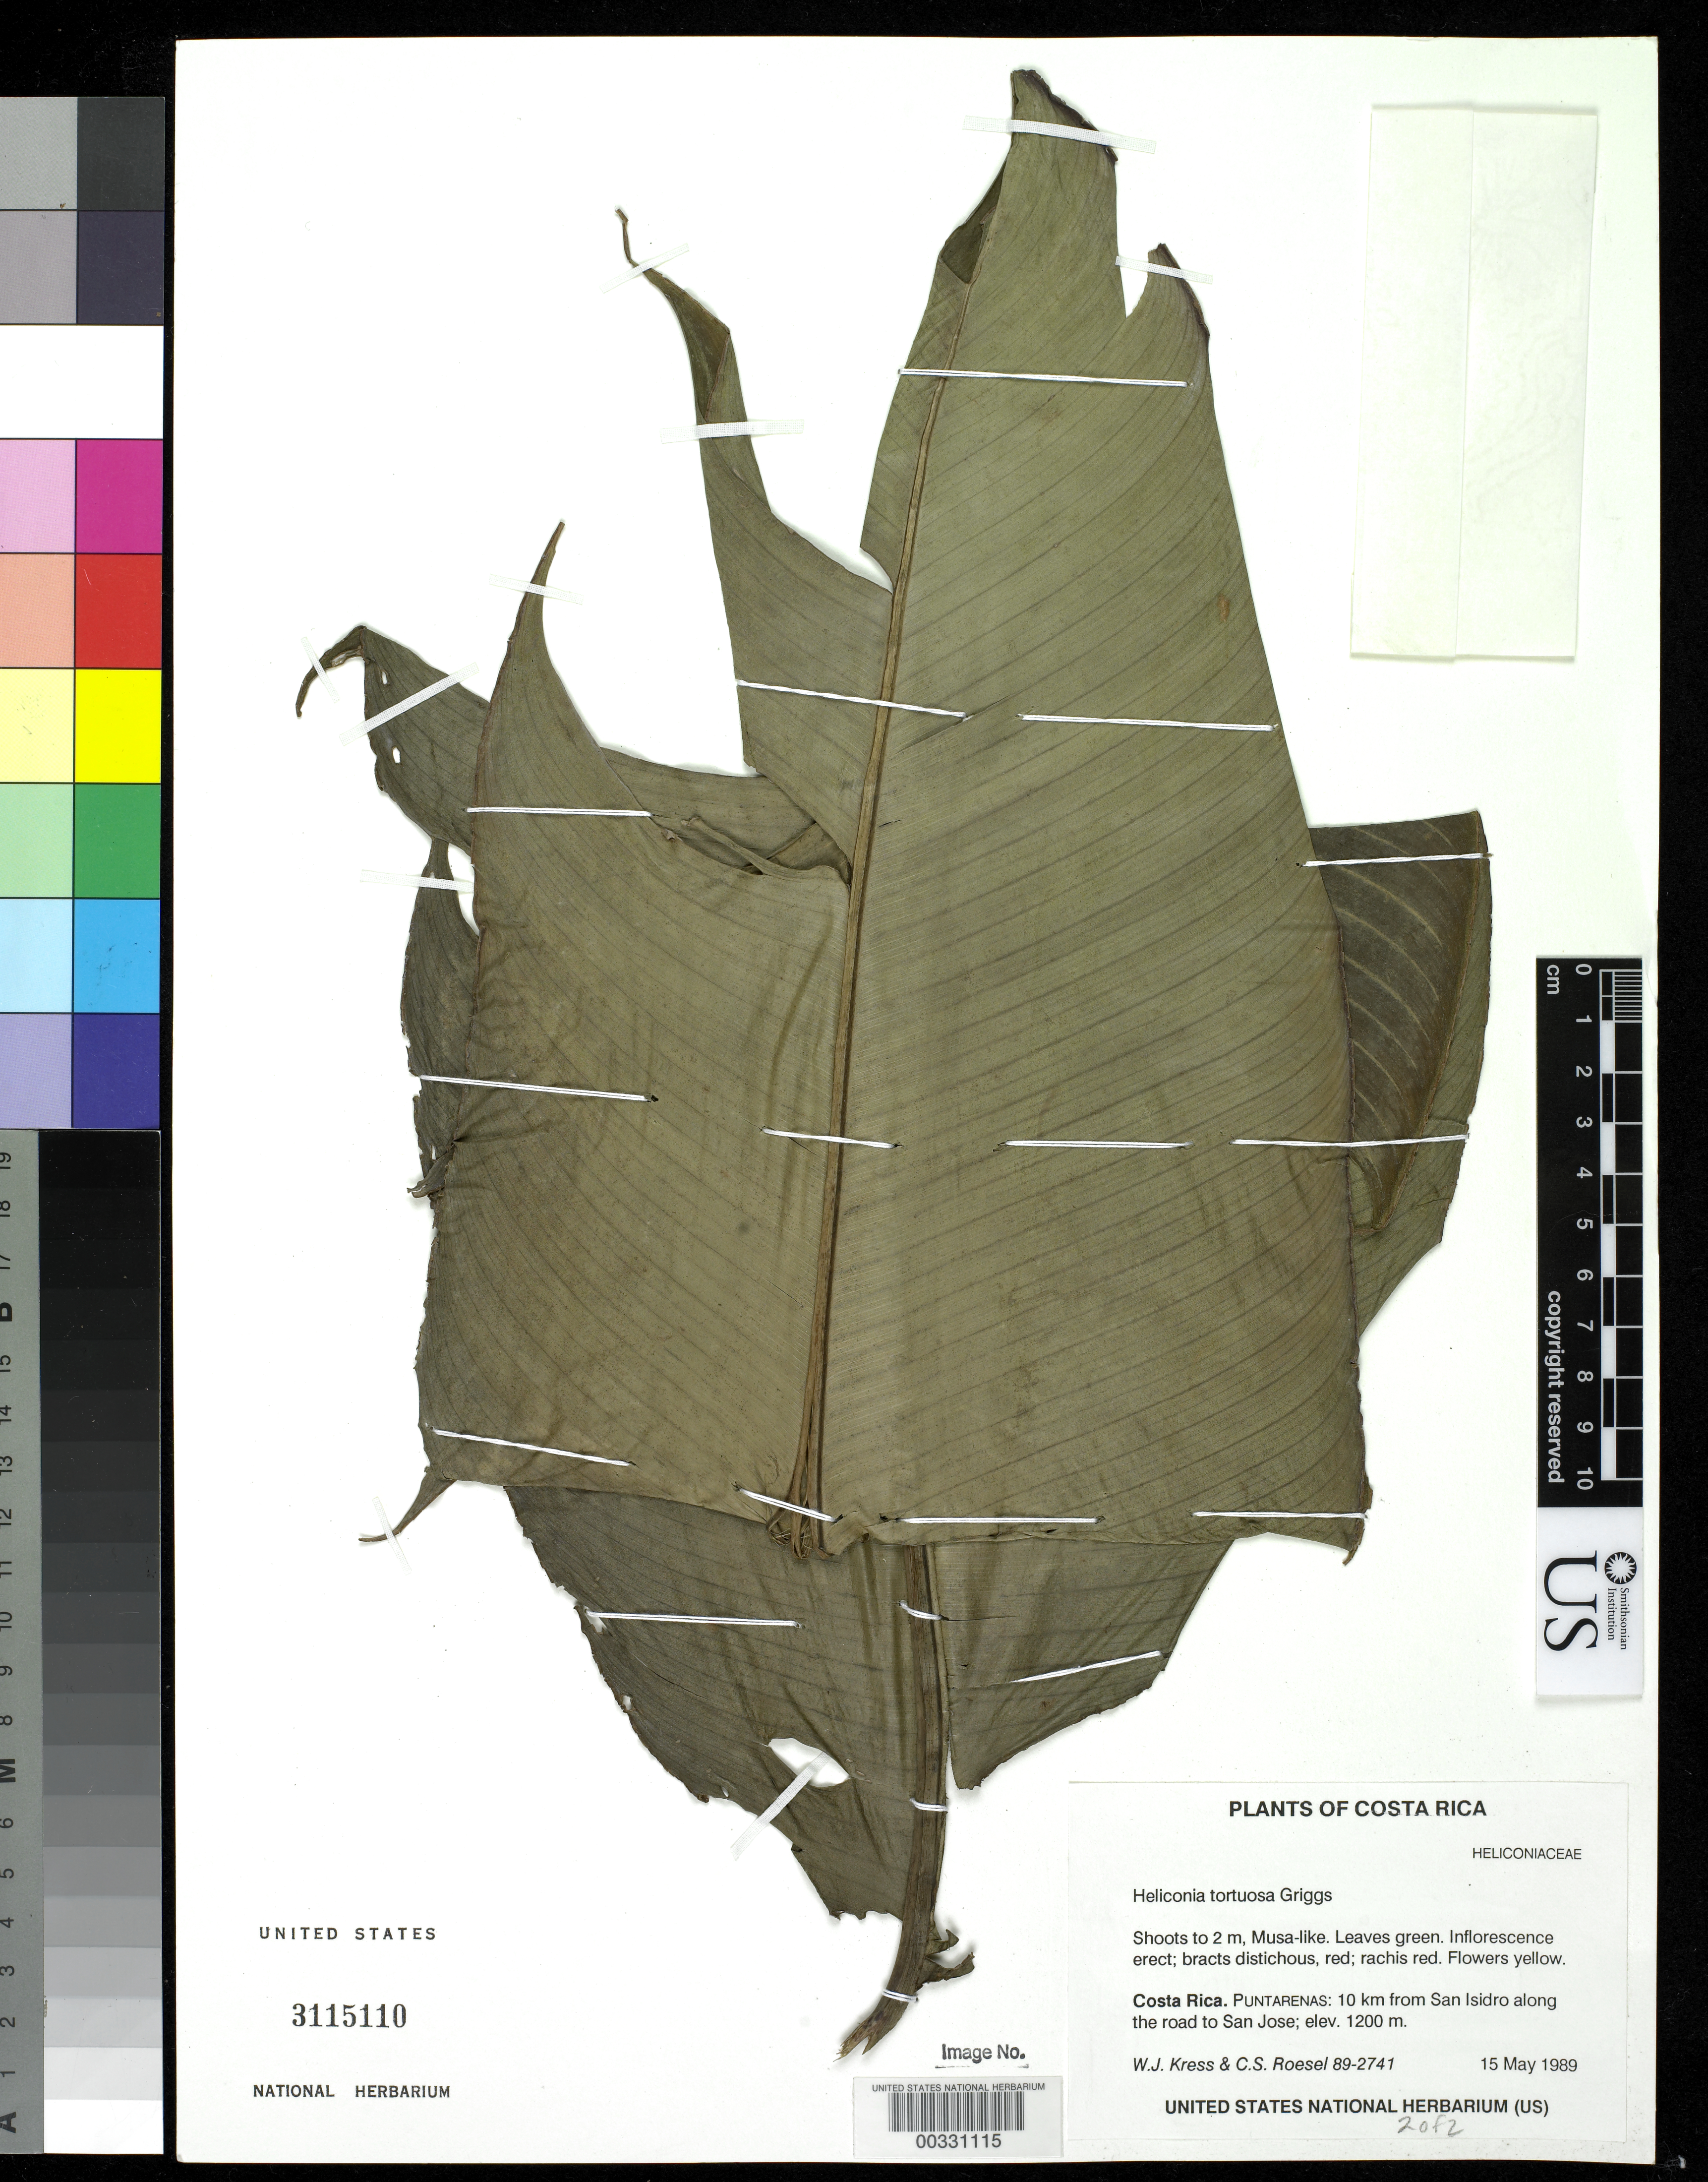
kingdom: Plantae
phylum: Tracheophyta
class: Liliopsida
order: Zingiberales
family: Heliconiaceae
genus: Heliconia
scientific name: Heliconia tortuosa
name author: R.F. Griggs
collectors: W. J. Kress & C. S. Roesel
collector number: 89-2741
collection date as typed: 15 May 1989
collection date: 1989-05-15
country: Costa Rica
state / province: Puntarenas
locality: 10 km from san isidro along road to san jose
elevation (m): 1200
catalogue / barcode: US 3115110